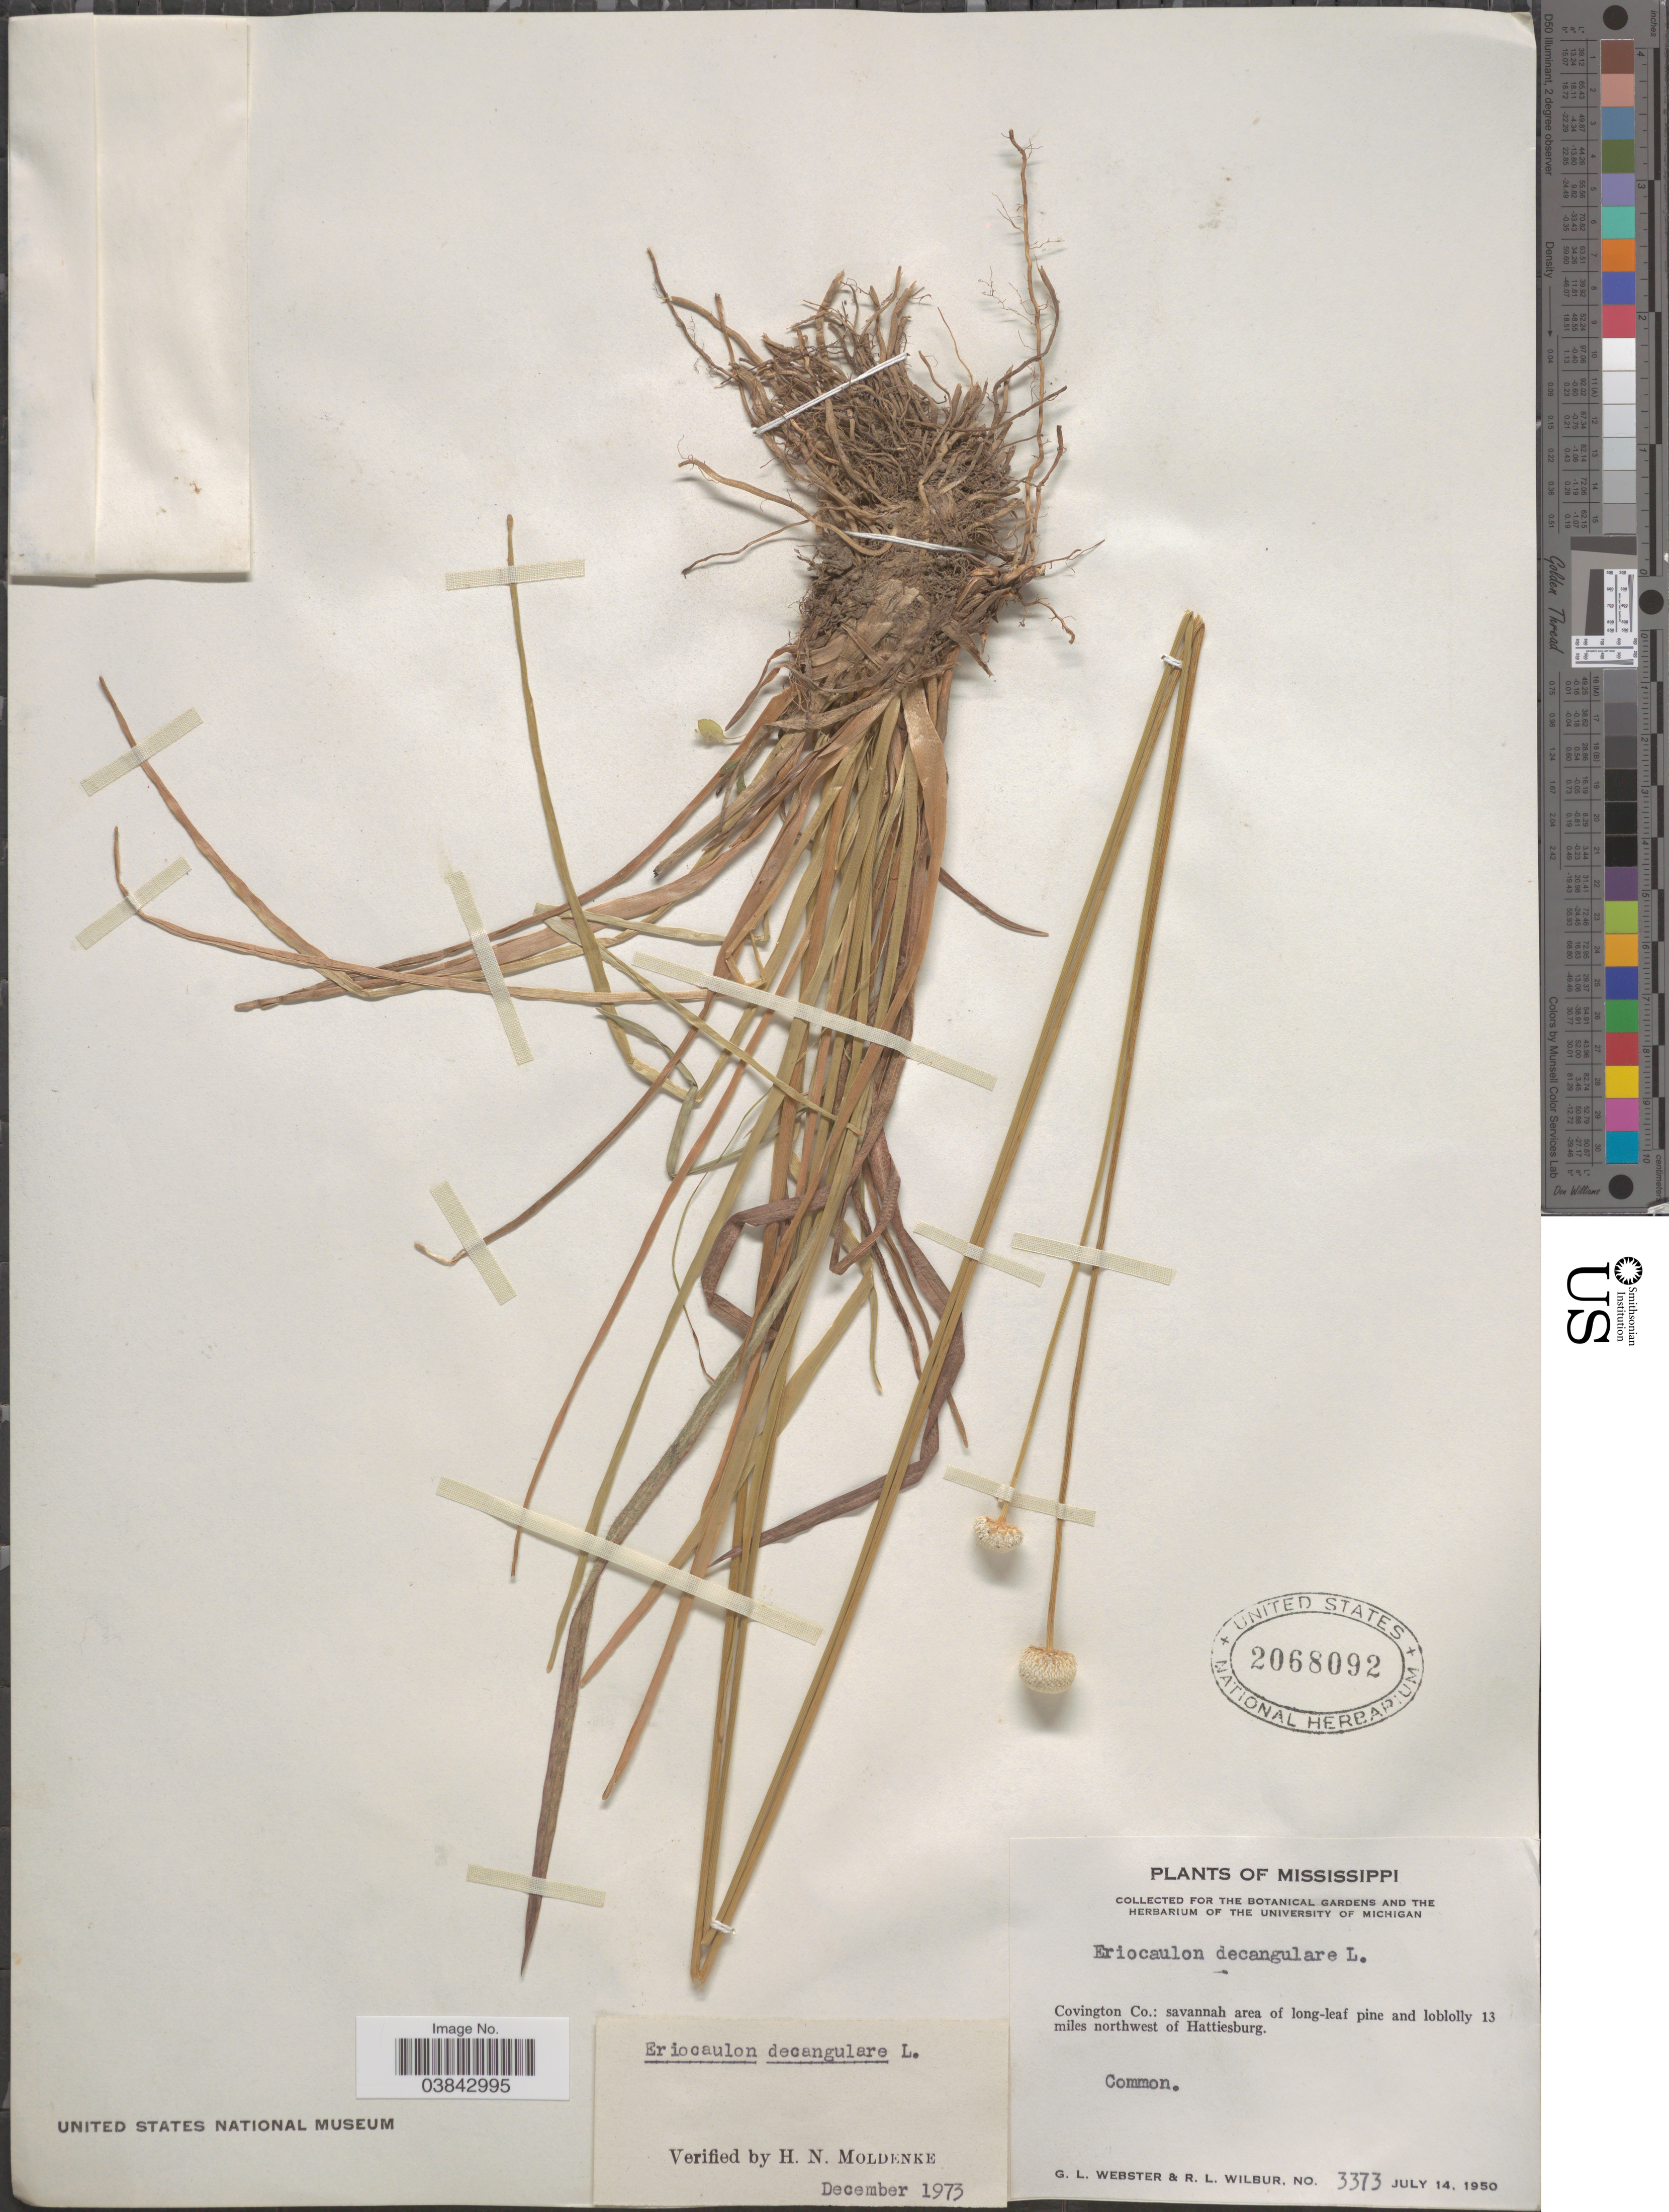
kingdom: Plantae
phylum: Tracheophyta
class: Liliopsida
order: Poales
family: Eriocaulaceae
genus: Eriocaulon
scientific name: Eriocaulon decangulare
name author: L.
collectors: G. L. Webster & R. L. Wilbur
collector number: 3373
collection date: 1950-07-14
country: United States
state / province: Mississippi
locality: Covington Co.: savannah area of long-leaf pine and loblolly 13 miles northwest of Hattiesburg.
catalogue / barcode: US 2068092